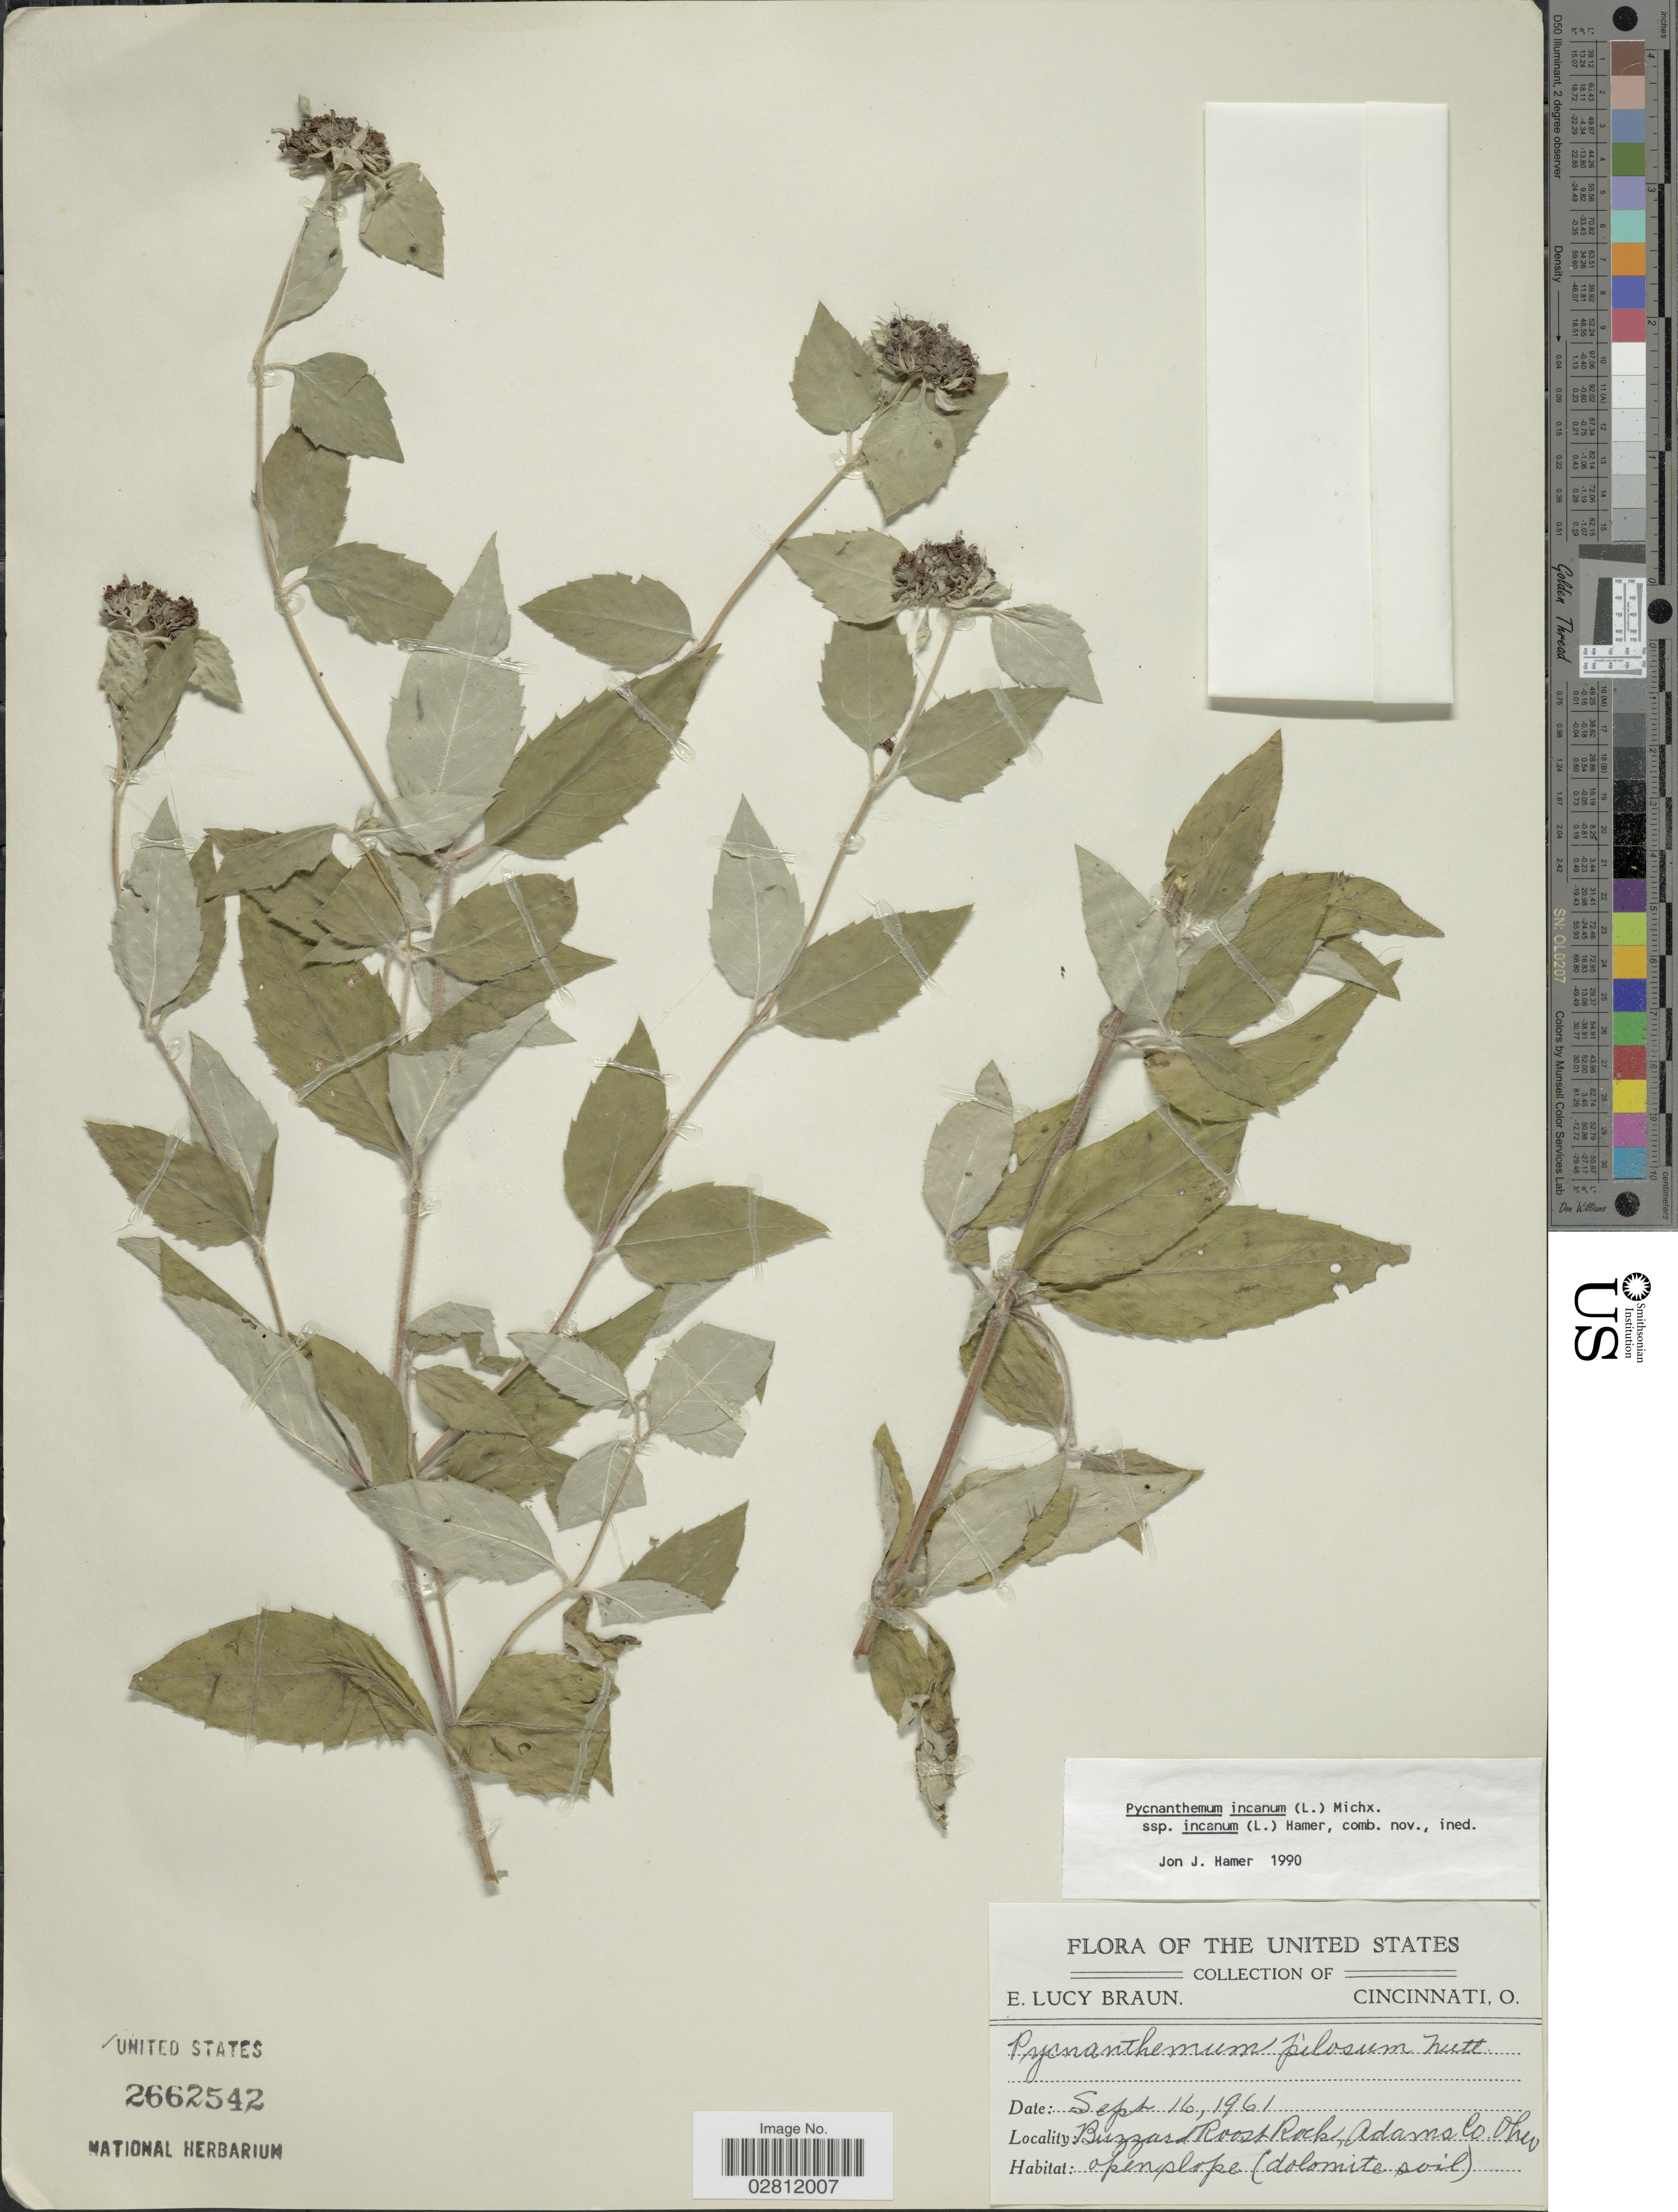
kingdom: Plantae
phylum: Tracheophyta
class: Magnoliopsida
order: Lamiales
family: Lamiaceae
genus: Pycnanthemum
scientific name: Pycnanthemum incanum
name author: (L.) Michx.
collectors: E. L. Braun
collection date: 1961-09-16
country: United States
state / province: Ohio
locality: Buzzard Roost Rock, Adams Co.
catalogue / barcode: US 2662542